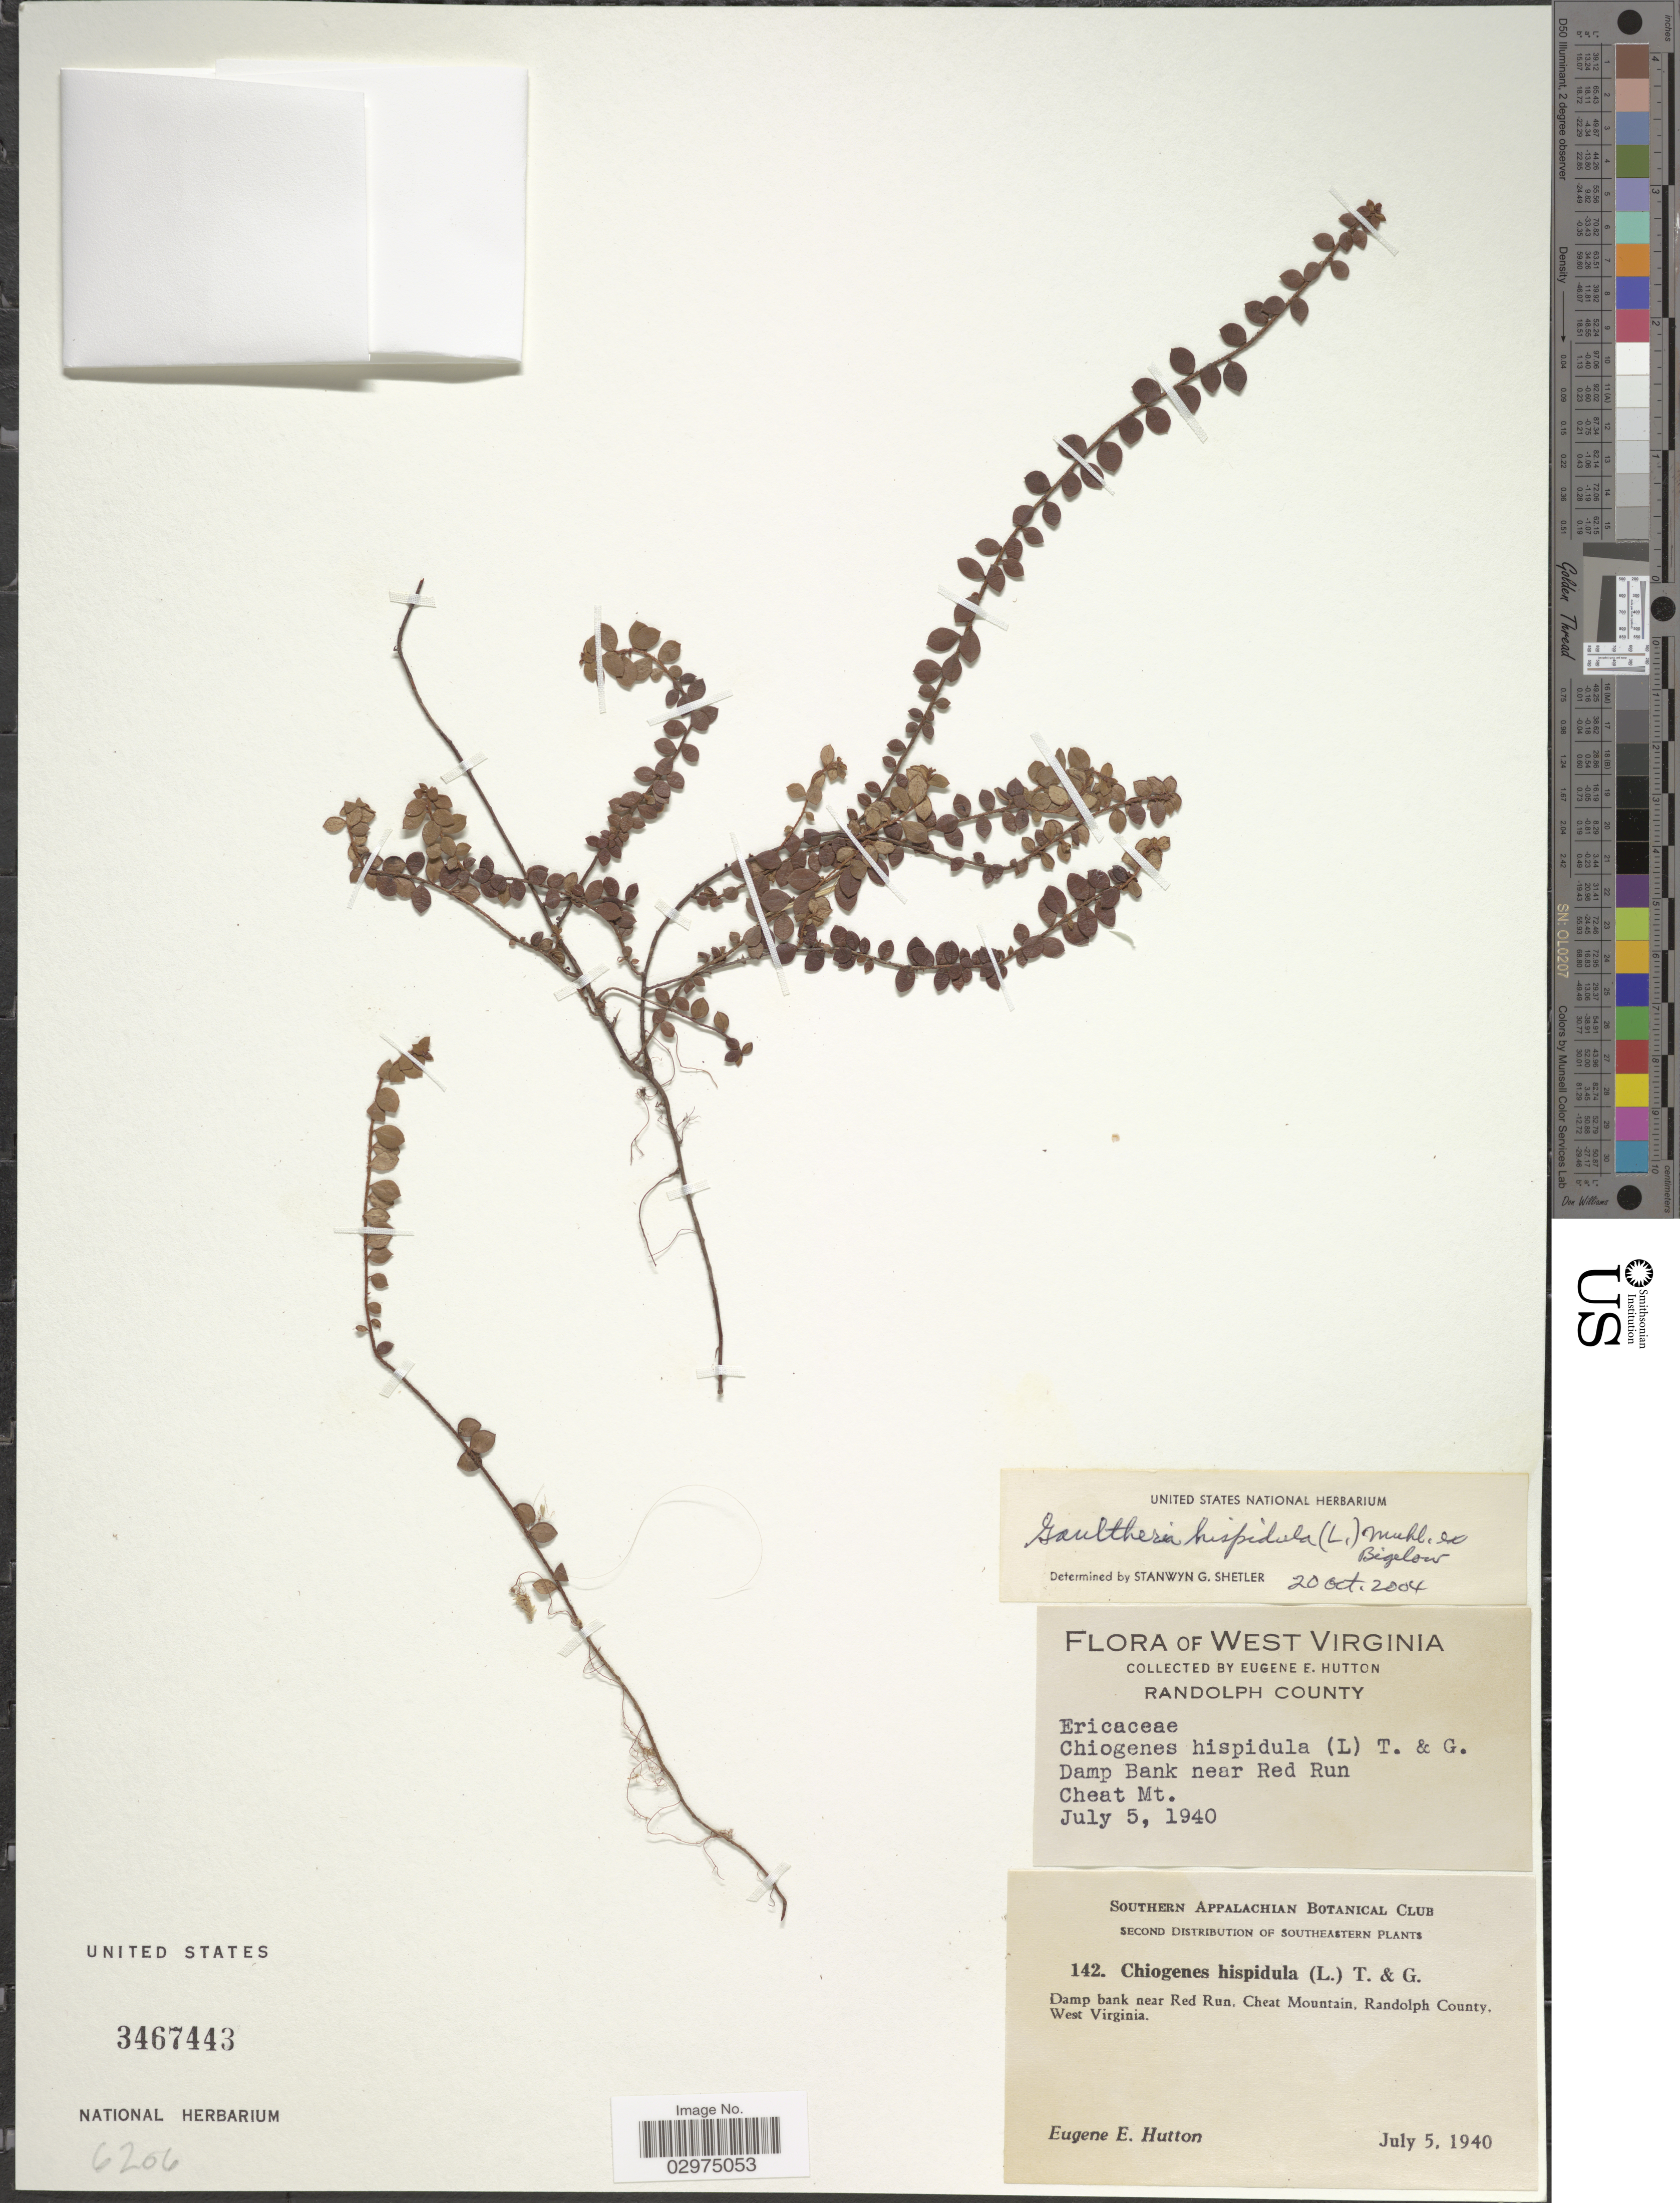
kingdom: Plantae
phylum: Tracheophyta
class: Magnoliopsida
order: Ericales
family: Ericaceae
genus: Gaultheria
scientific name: Gaultheria hispidula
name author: (L.) Muhl. ex Bigelow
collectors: E. Hutton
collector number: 142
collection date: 1940-07-05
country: United States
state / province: West Virginia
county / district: Randolph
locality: Randolph County. Damp Bank near Red Run, Cheat Mt.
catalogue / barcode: US 3467443